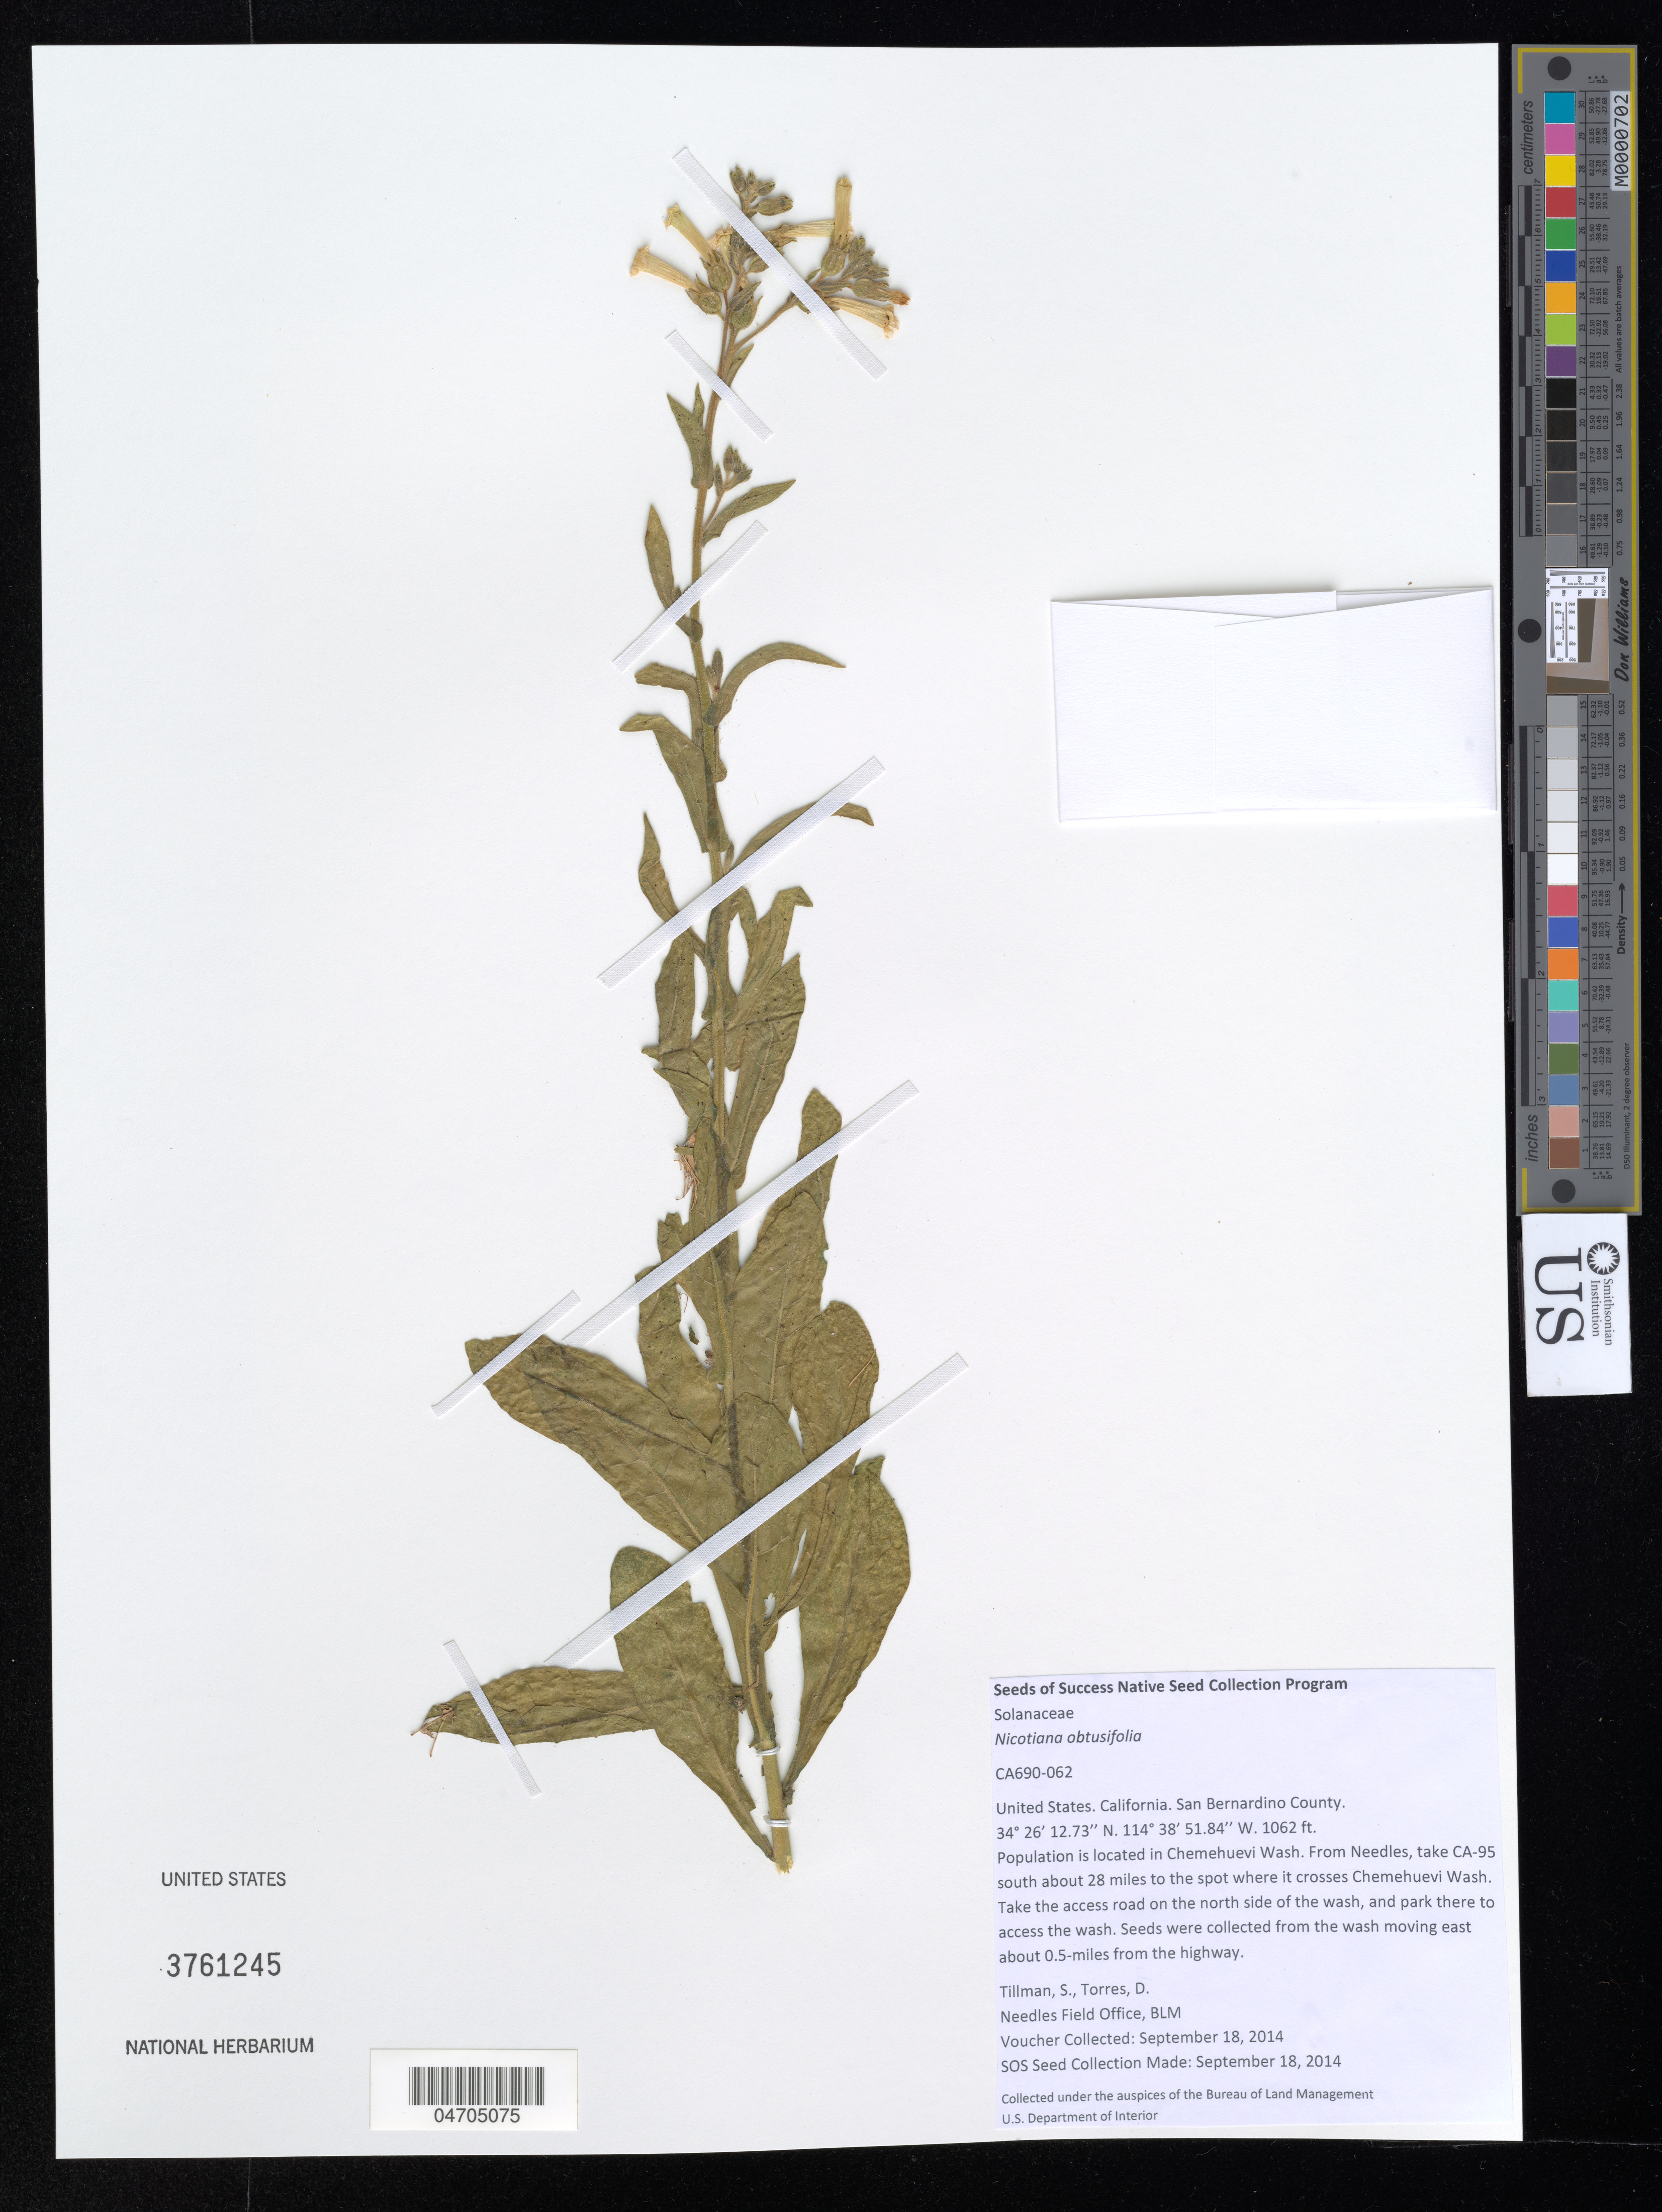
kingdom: Plantae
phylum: Tracheophyta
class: Magnoliopsida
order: Solanales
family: Solanaceae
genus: Nicotiana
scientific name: Nicotiana obtusifolia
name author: M. Martens & Galeotti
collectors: S. Tillman & D. Torres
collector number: CA690-062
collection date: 2014-09-18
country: United States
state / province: California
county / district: San Bernardino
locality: San Bernardino County. Population is located in Chemehuevi Wash. From Needles, take CA-95 south about 28 miles to the spot where it crosses Chemeheuvi Wash. Take the access road on the north side of the wash, and park there to access the wash. Seeds were collected from the wash moving east about 0.5-miles from the highway.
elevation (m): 324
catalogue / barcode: US 3761245